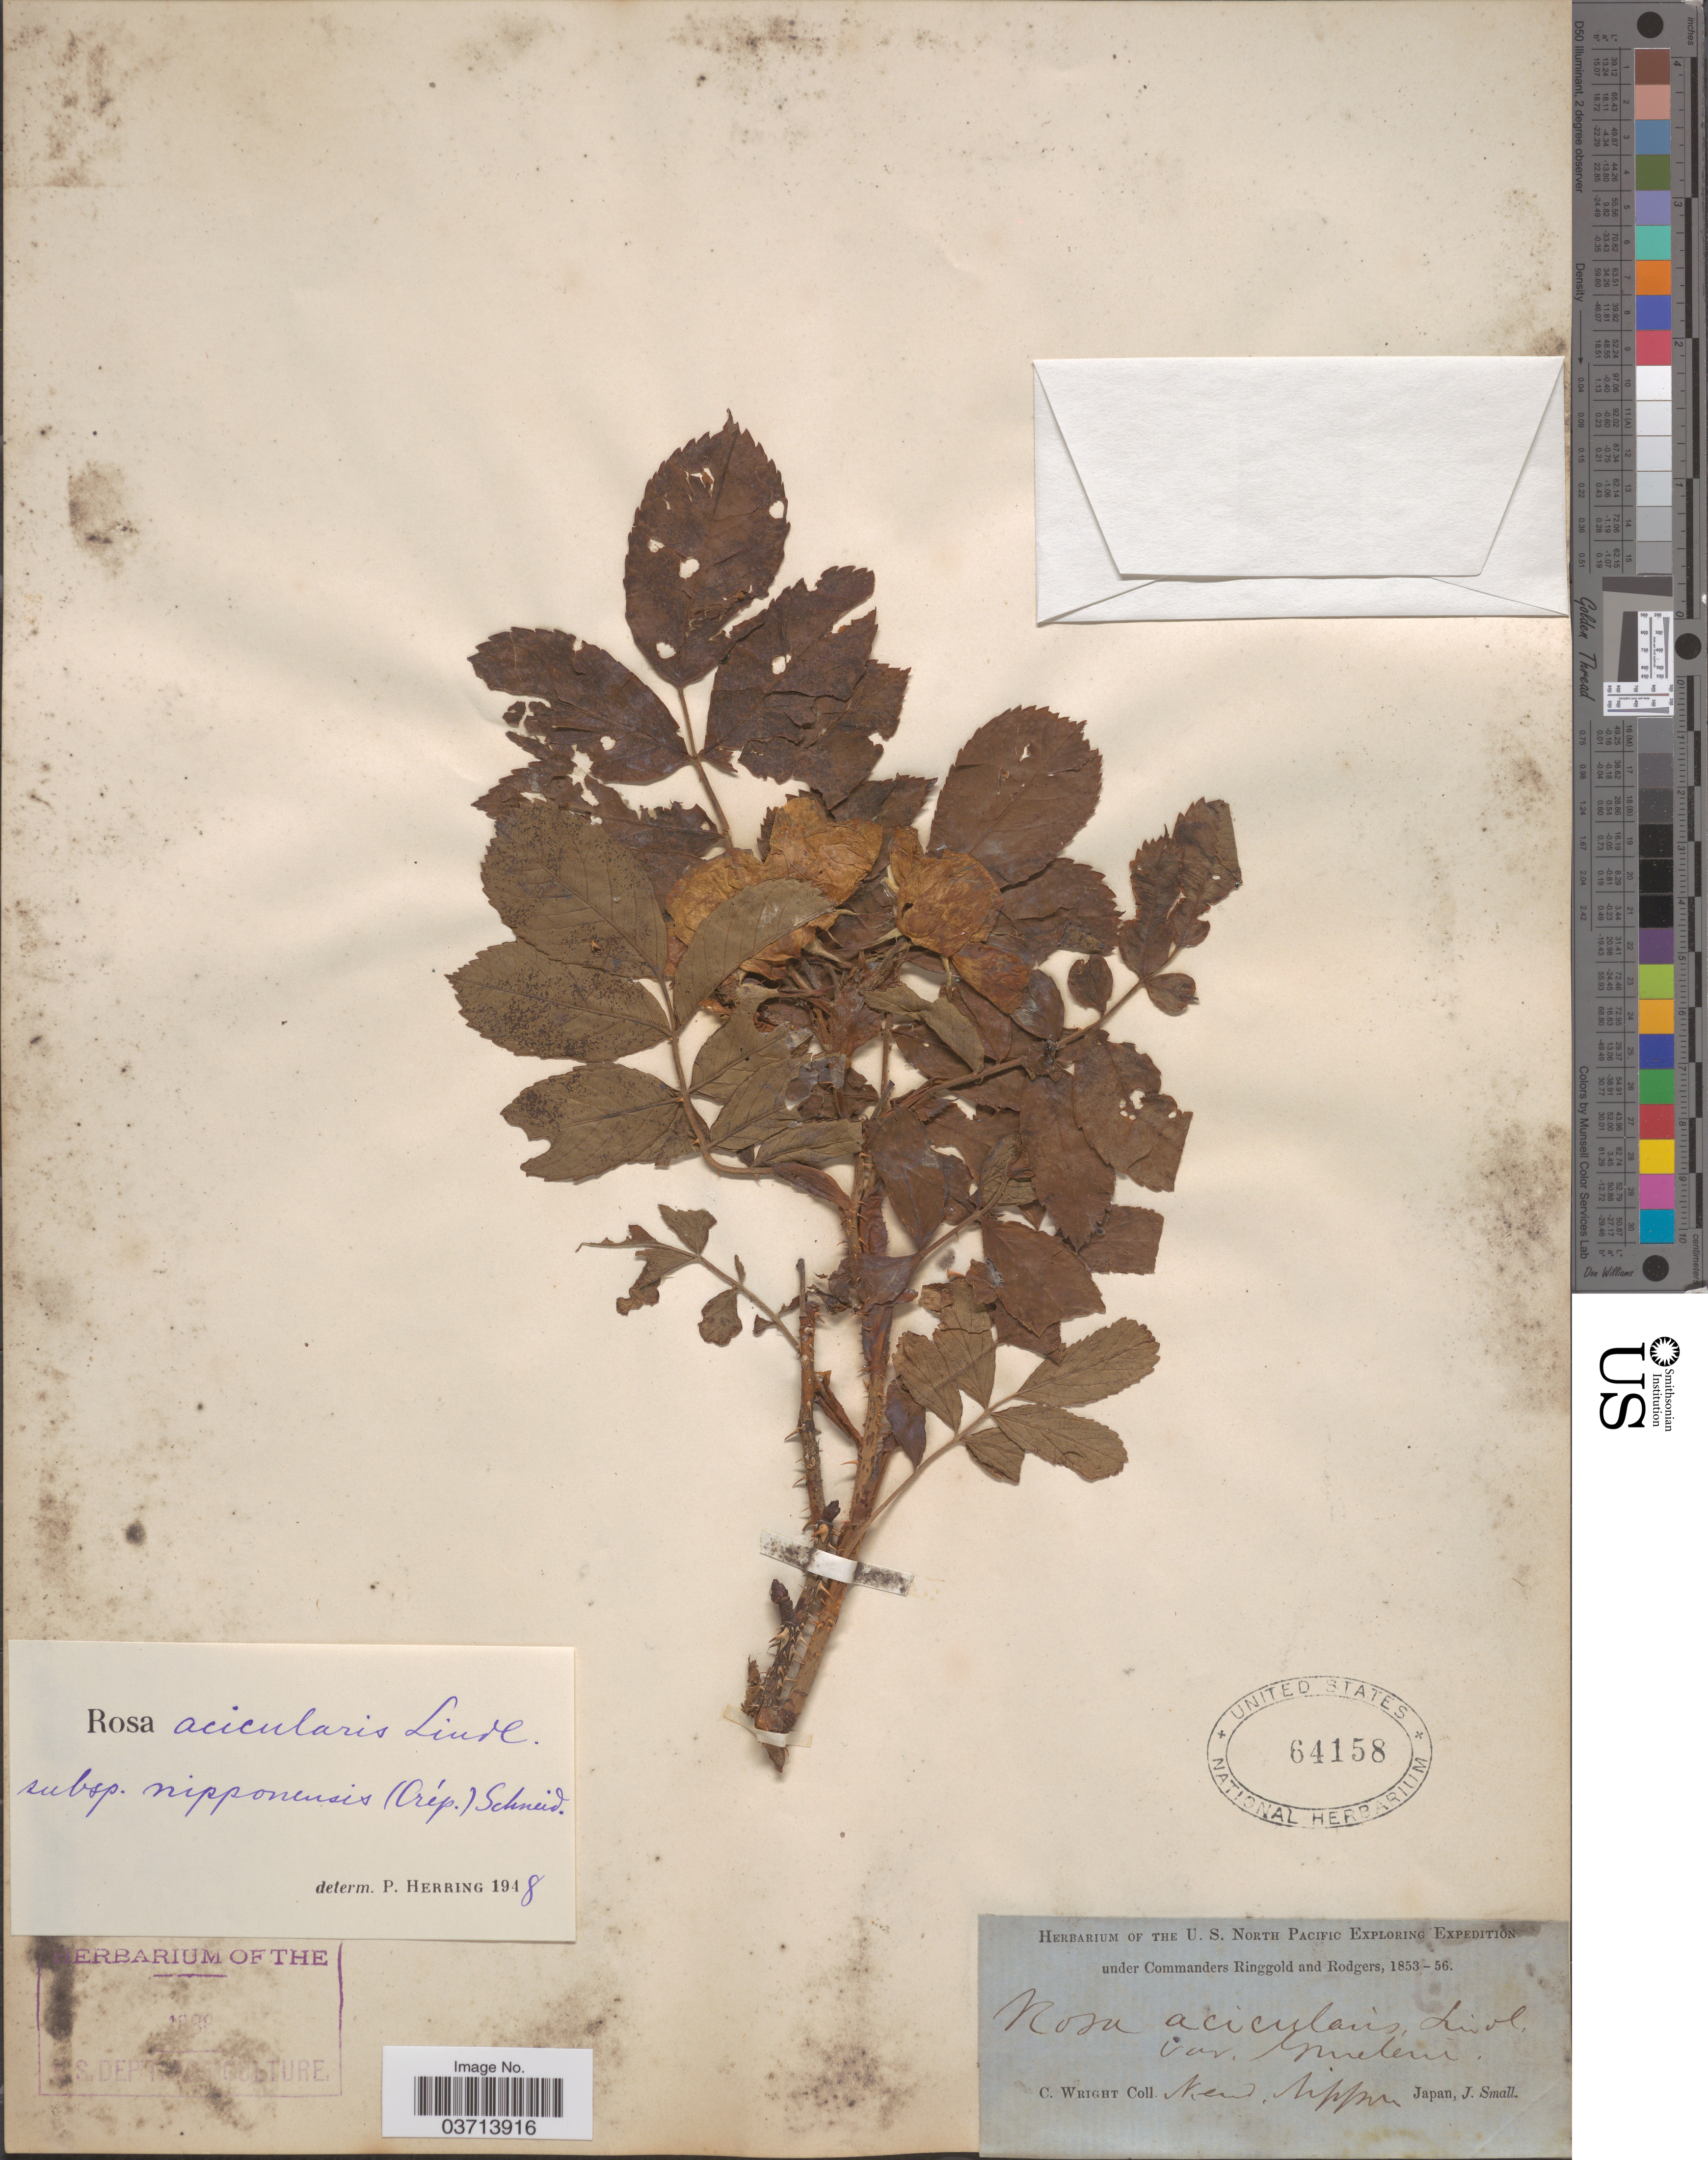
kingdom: Plantae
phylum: Tracheophyta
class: Magnoliopsida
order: Rosales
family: Rosaceae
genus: Rosa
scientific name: Rosa nipponensis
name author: Crép.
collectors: C. Wright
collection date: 1853/1856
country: Japan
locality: [illegible text] Nippon.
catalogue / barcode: US 64158